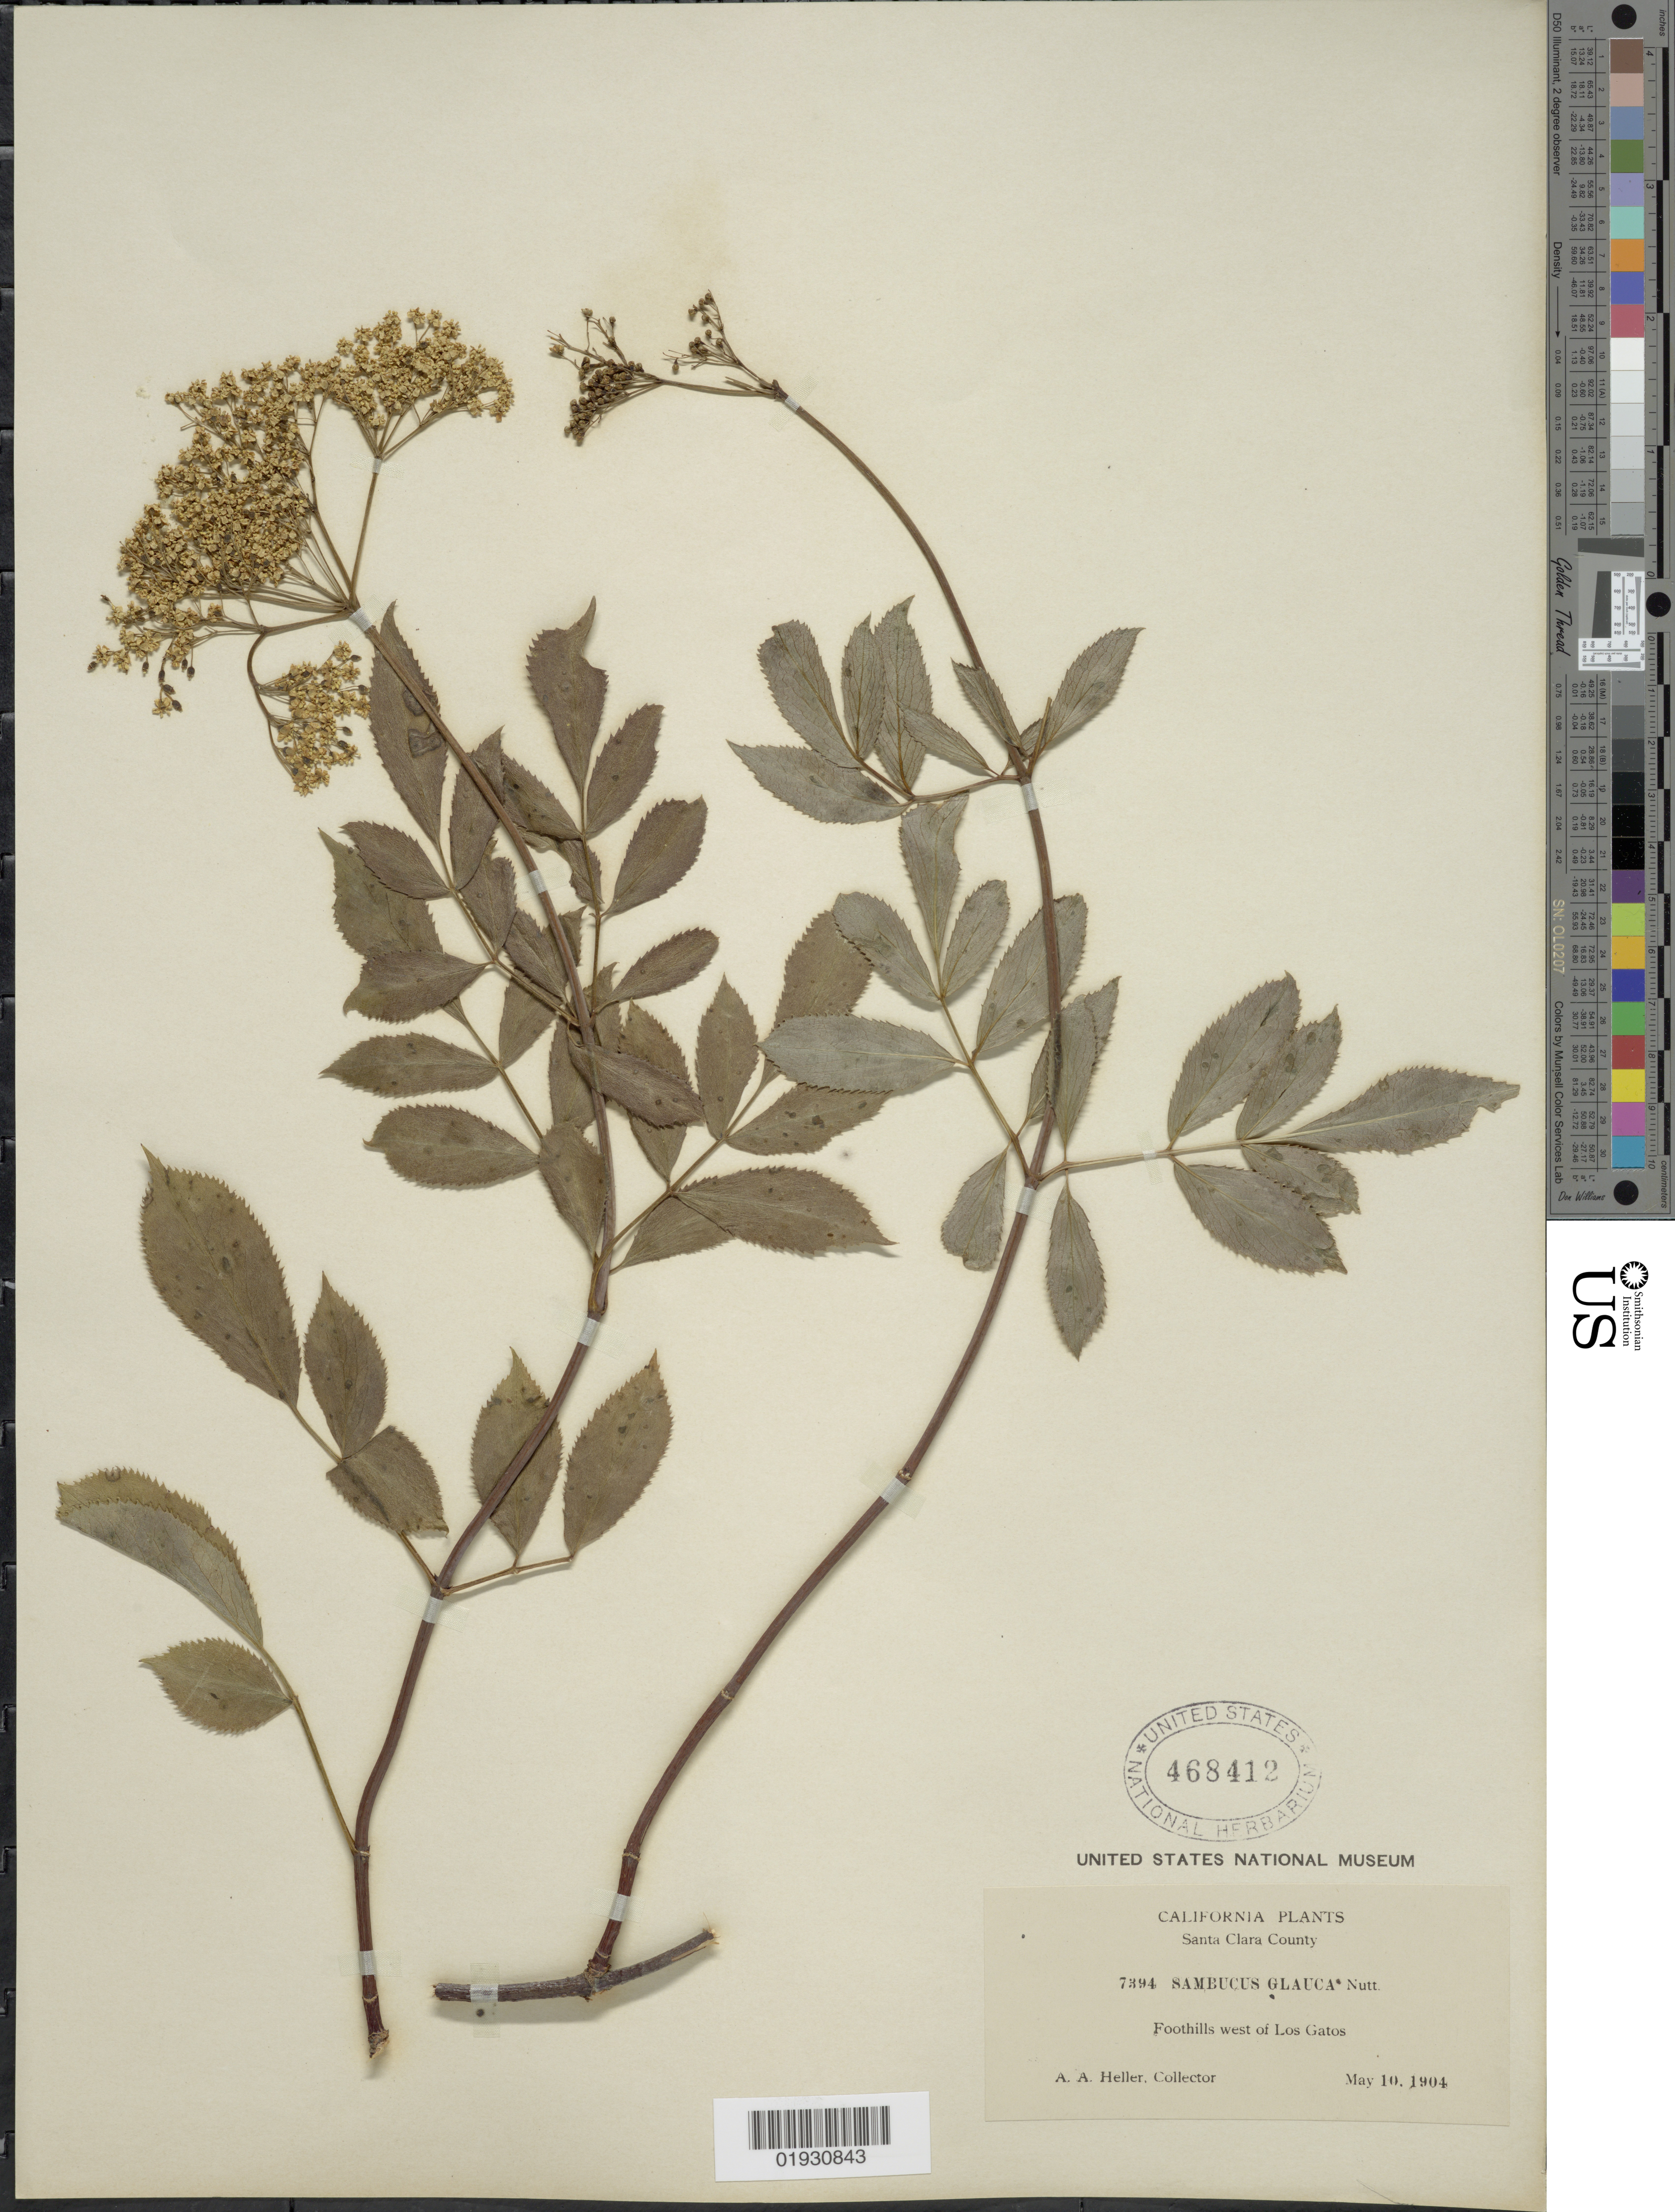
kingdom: Plantae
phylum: Tracheophyta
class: Magnoliopsida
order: Dipsacales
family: Viburnaceae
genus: Sambucus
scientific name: Sambucus cerulea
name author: Raf.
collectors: A. A. Heller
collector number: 7394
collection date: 1904-05-10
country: United States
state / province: California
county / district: Santa Clara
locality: Santa Clara County. Foothills west of Los Gatos.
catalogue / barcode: US 468412